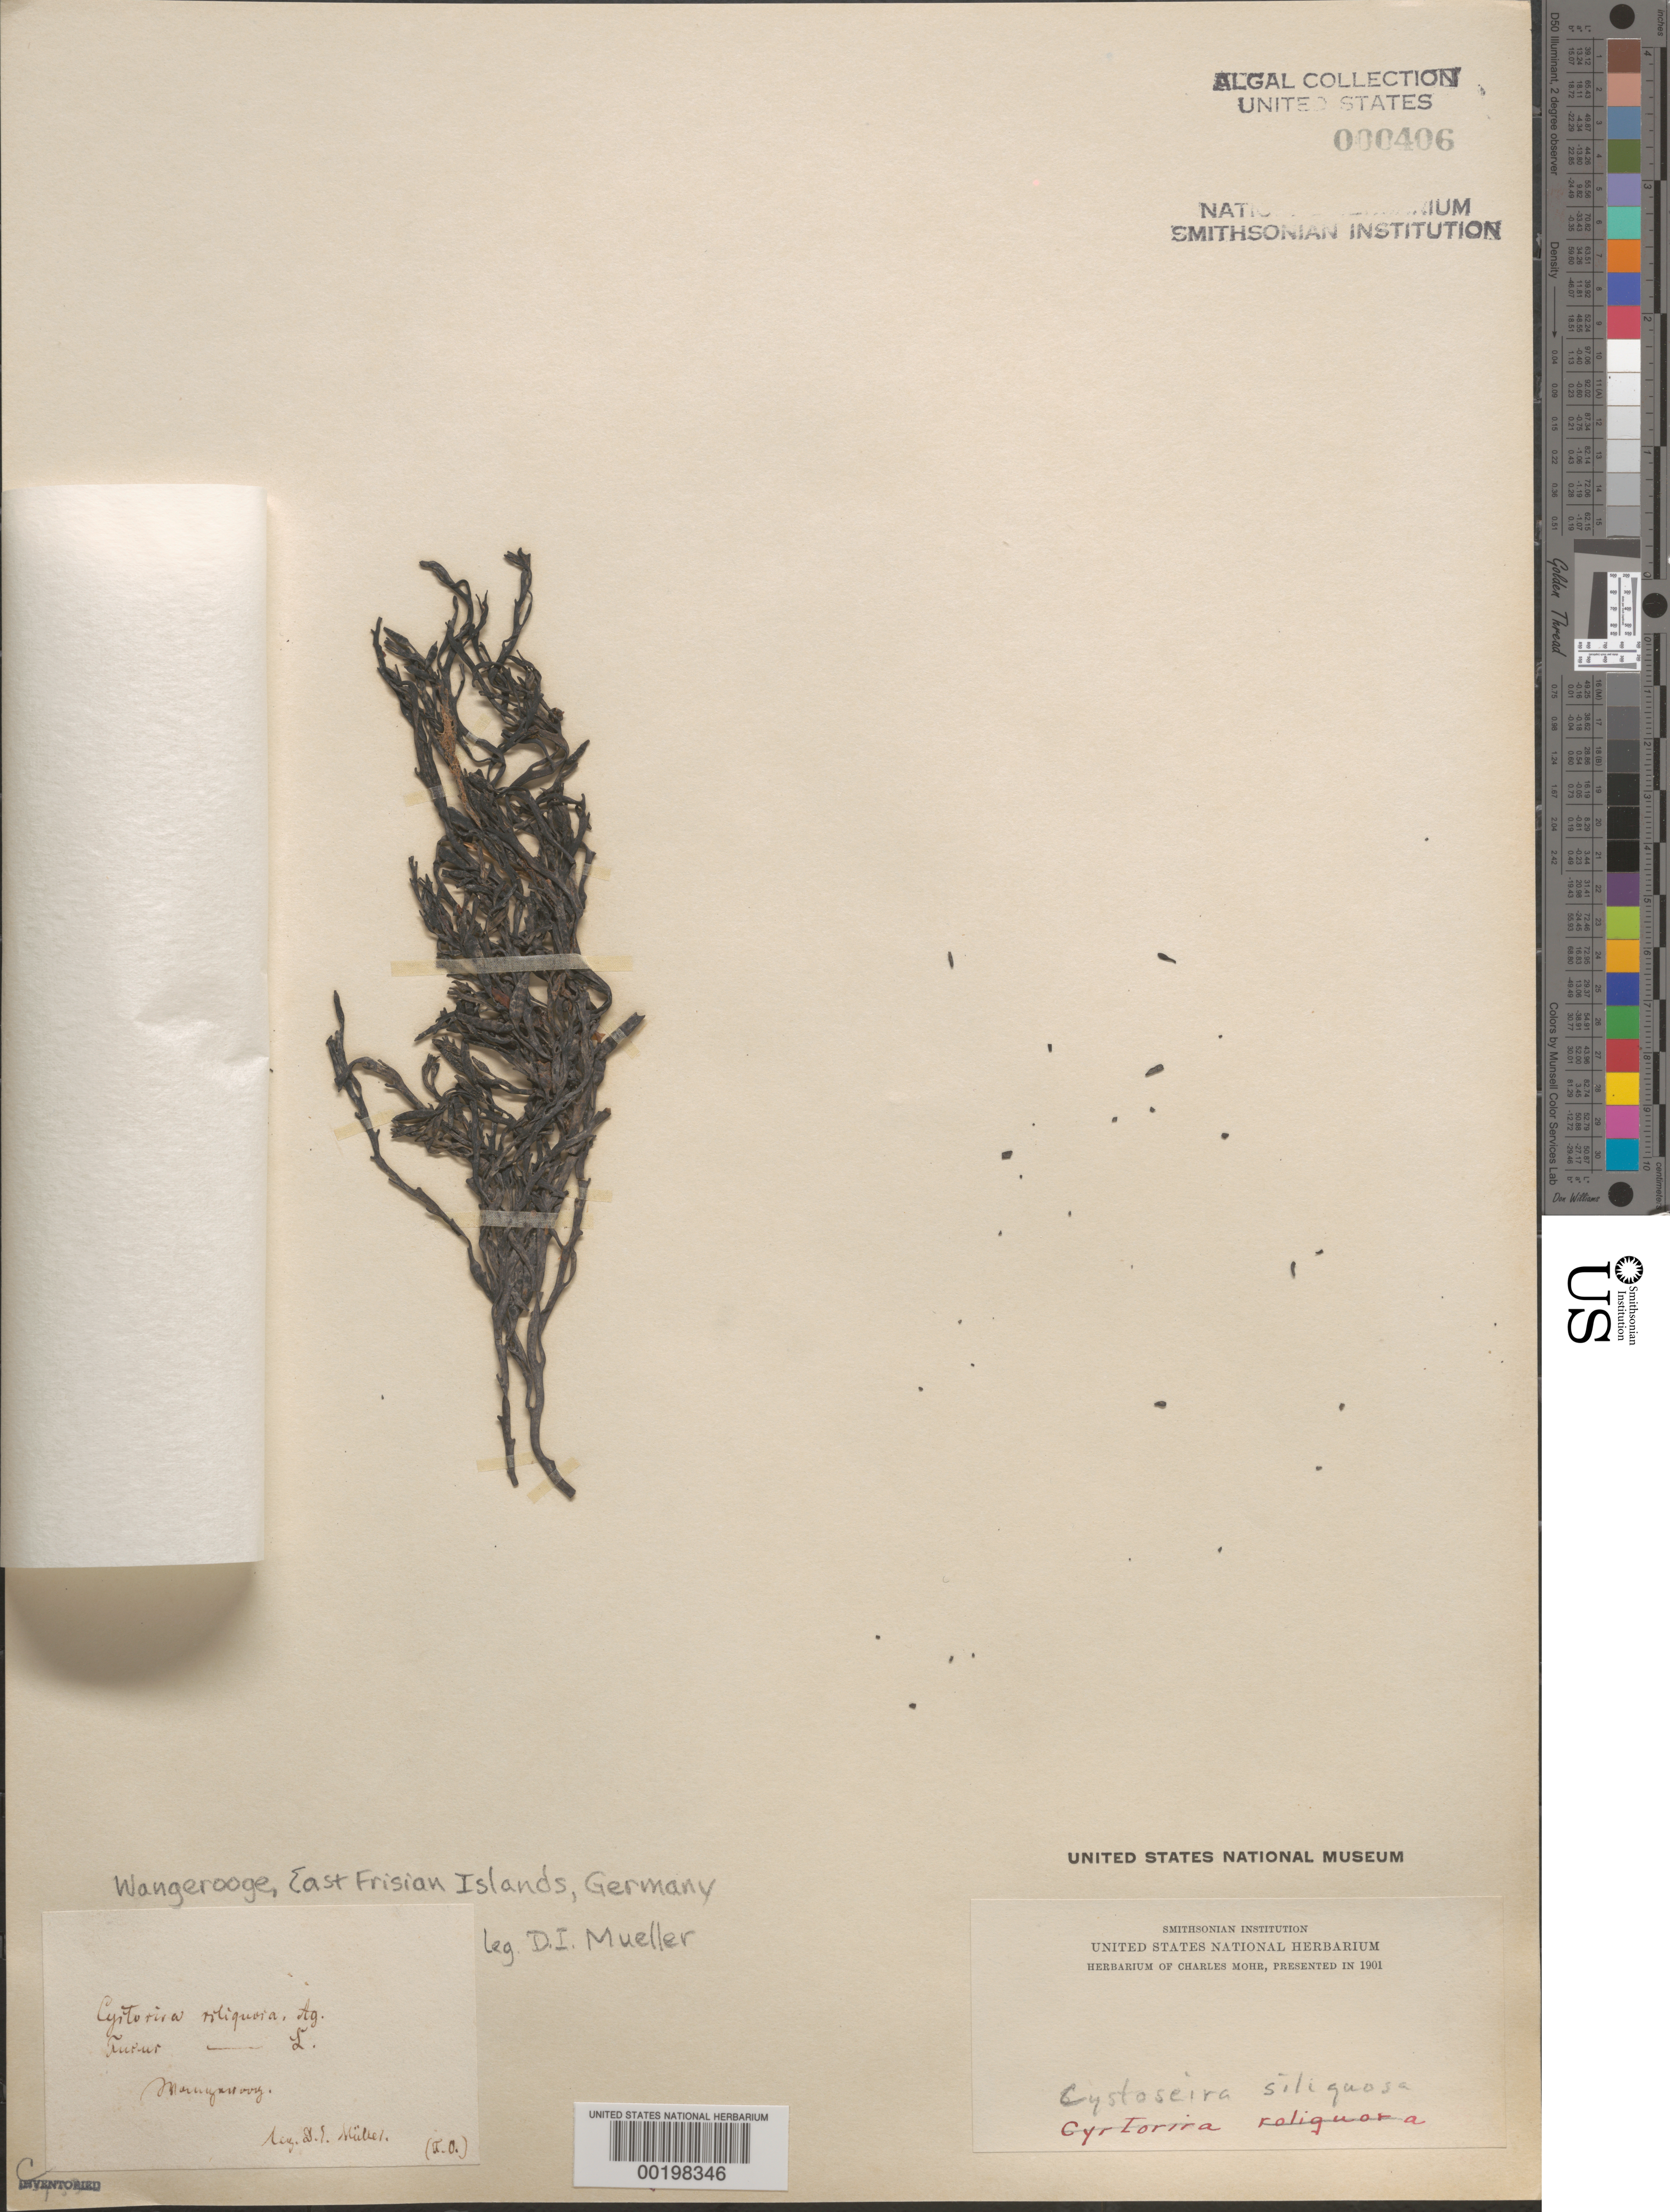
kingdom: Chromista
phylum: Ochrophyta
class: Phaeophyceae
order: Fucales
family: Sargassaceae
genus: Halidrys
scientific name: Halidrys siliquosa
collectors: D. Mueller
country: Germany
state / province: Niedersachsen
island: Wangerooge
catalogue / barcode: US 406